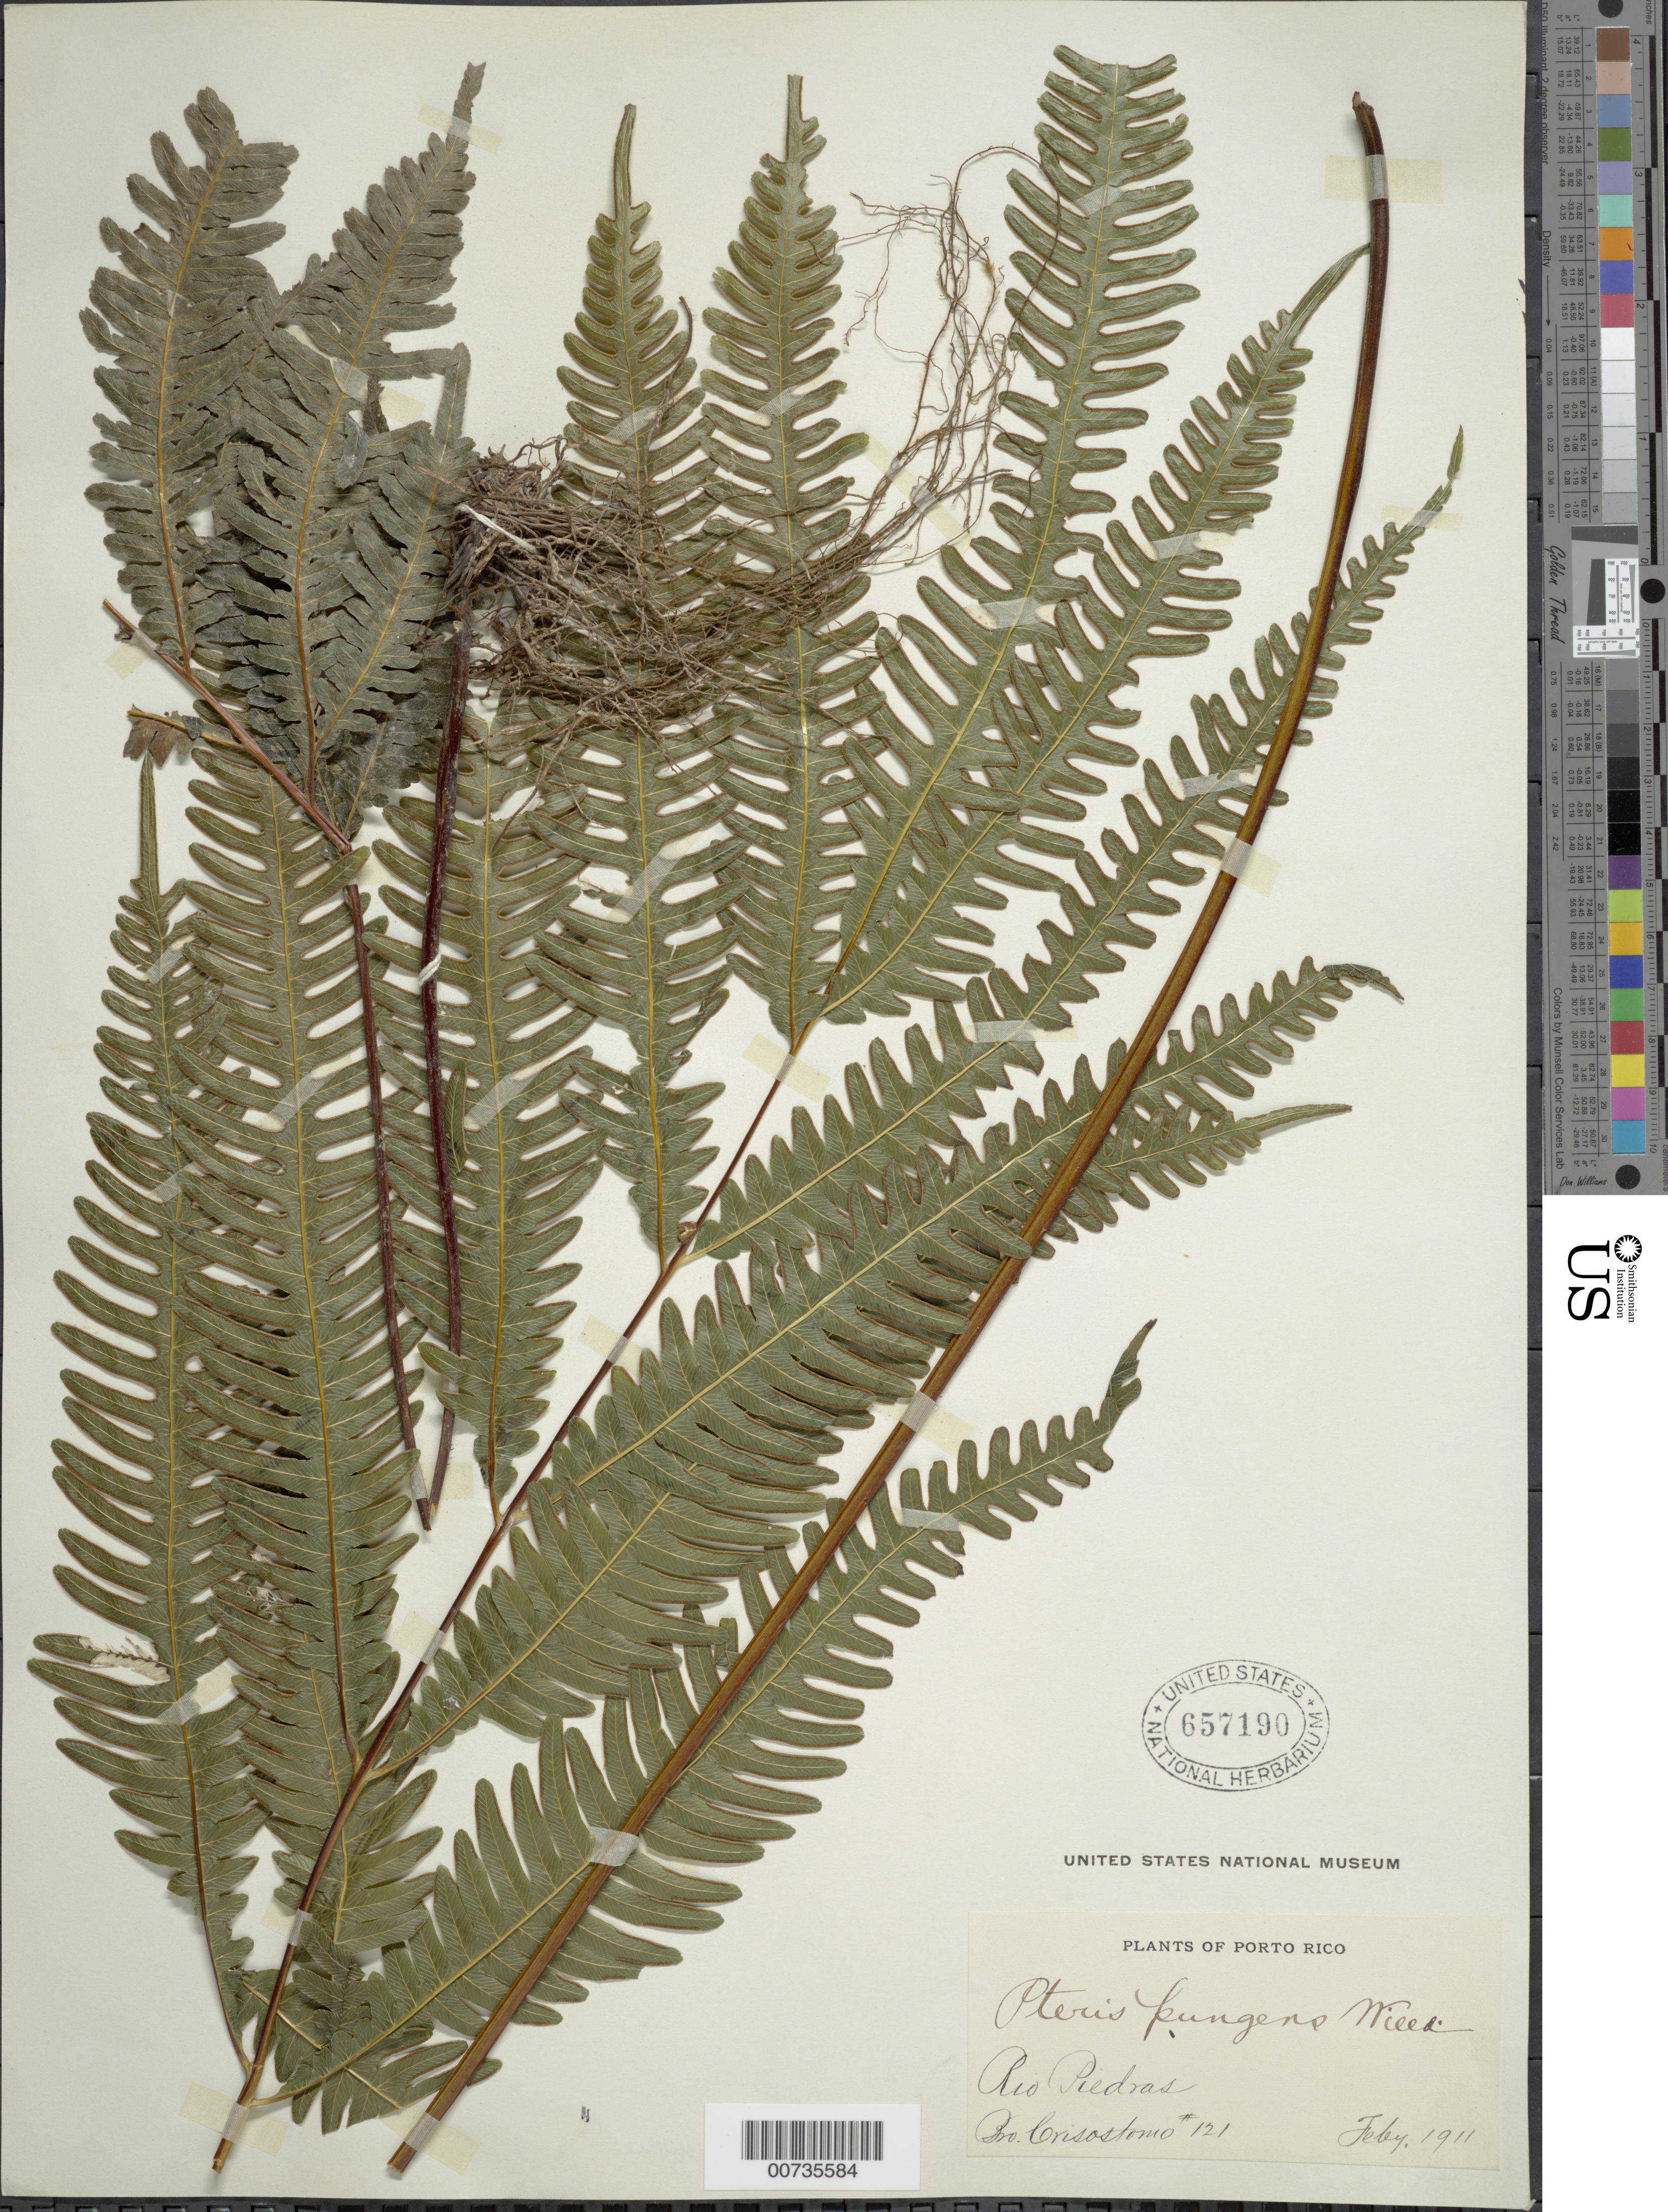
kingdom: Plantae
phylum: Tracheophyta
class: Polypodiopsida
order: Polypodiales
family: Pteridaceae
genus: Pteris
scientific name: Pteris pungens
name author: Willd.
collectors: B. Crisostomo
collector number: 121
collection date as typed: Feb 1911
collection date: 1911-02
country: Puerto Rico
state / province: San Juan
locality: Río Piedras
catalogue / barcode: US 657190